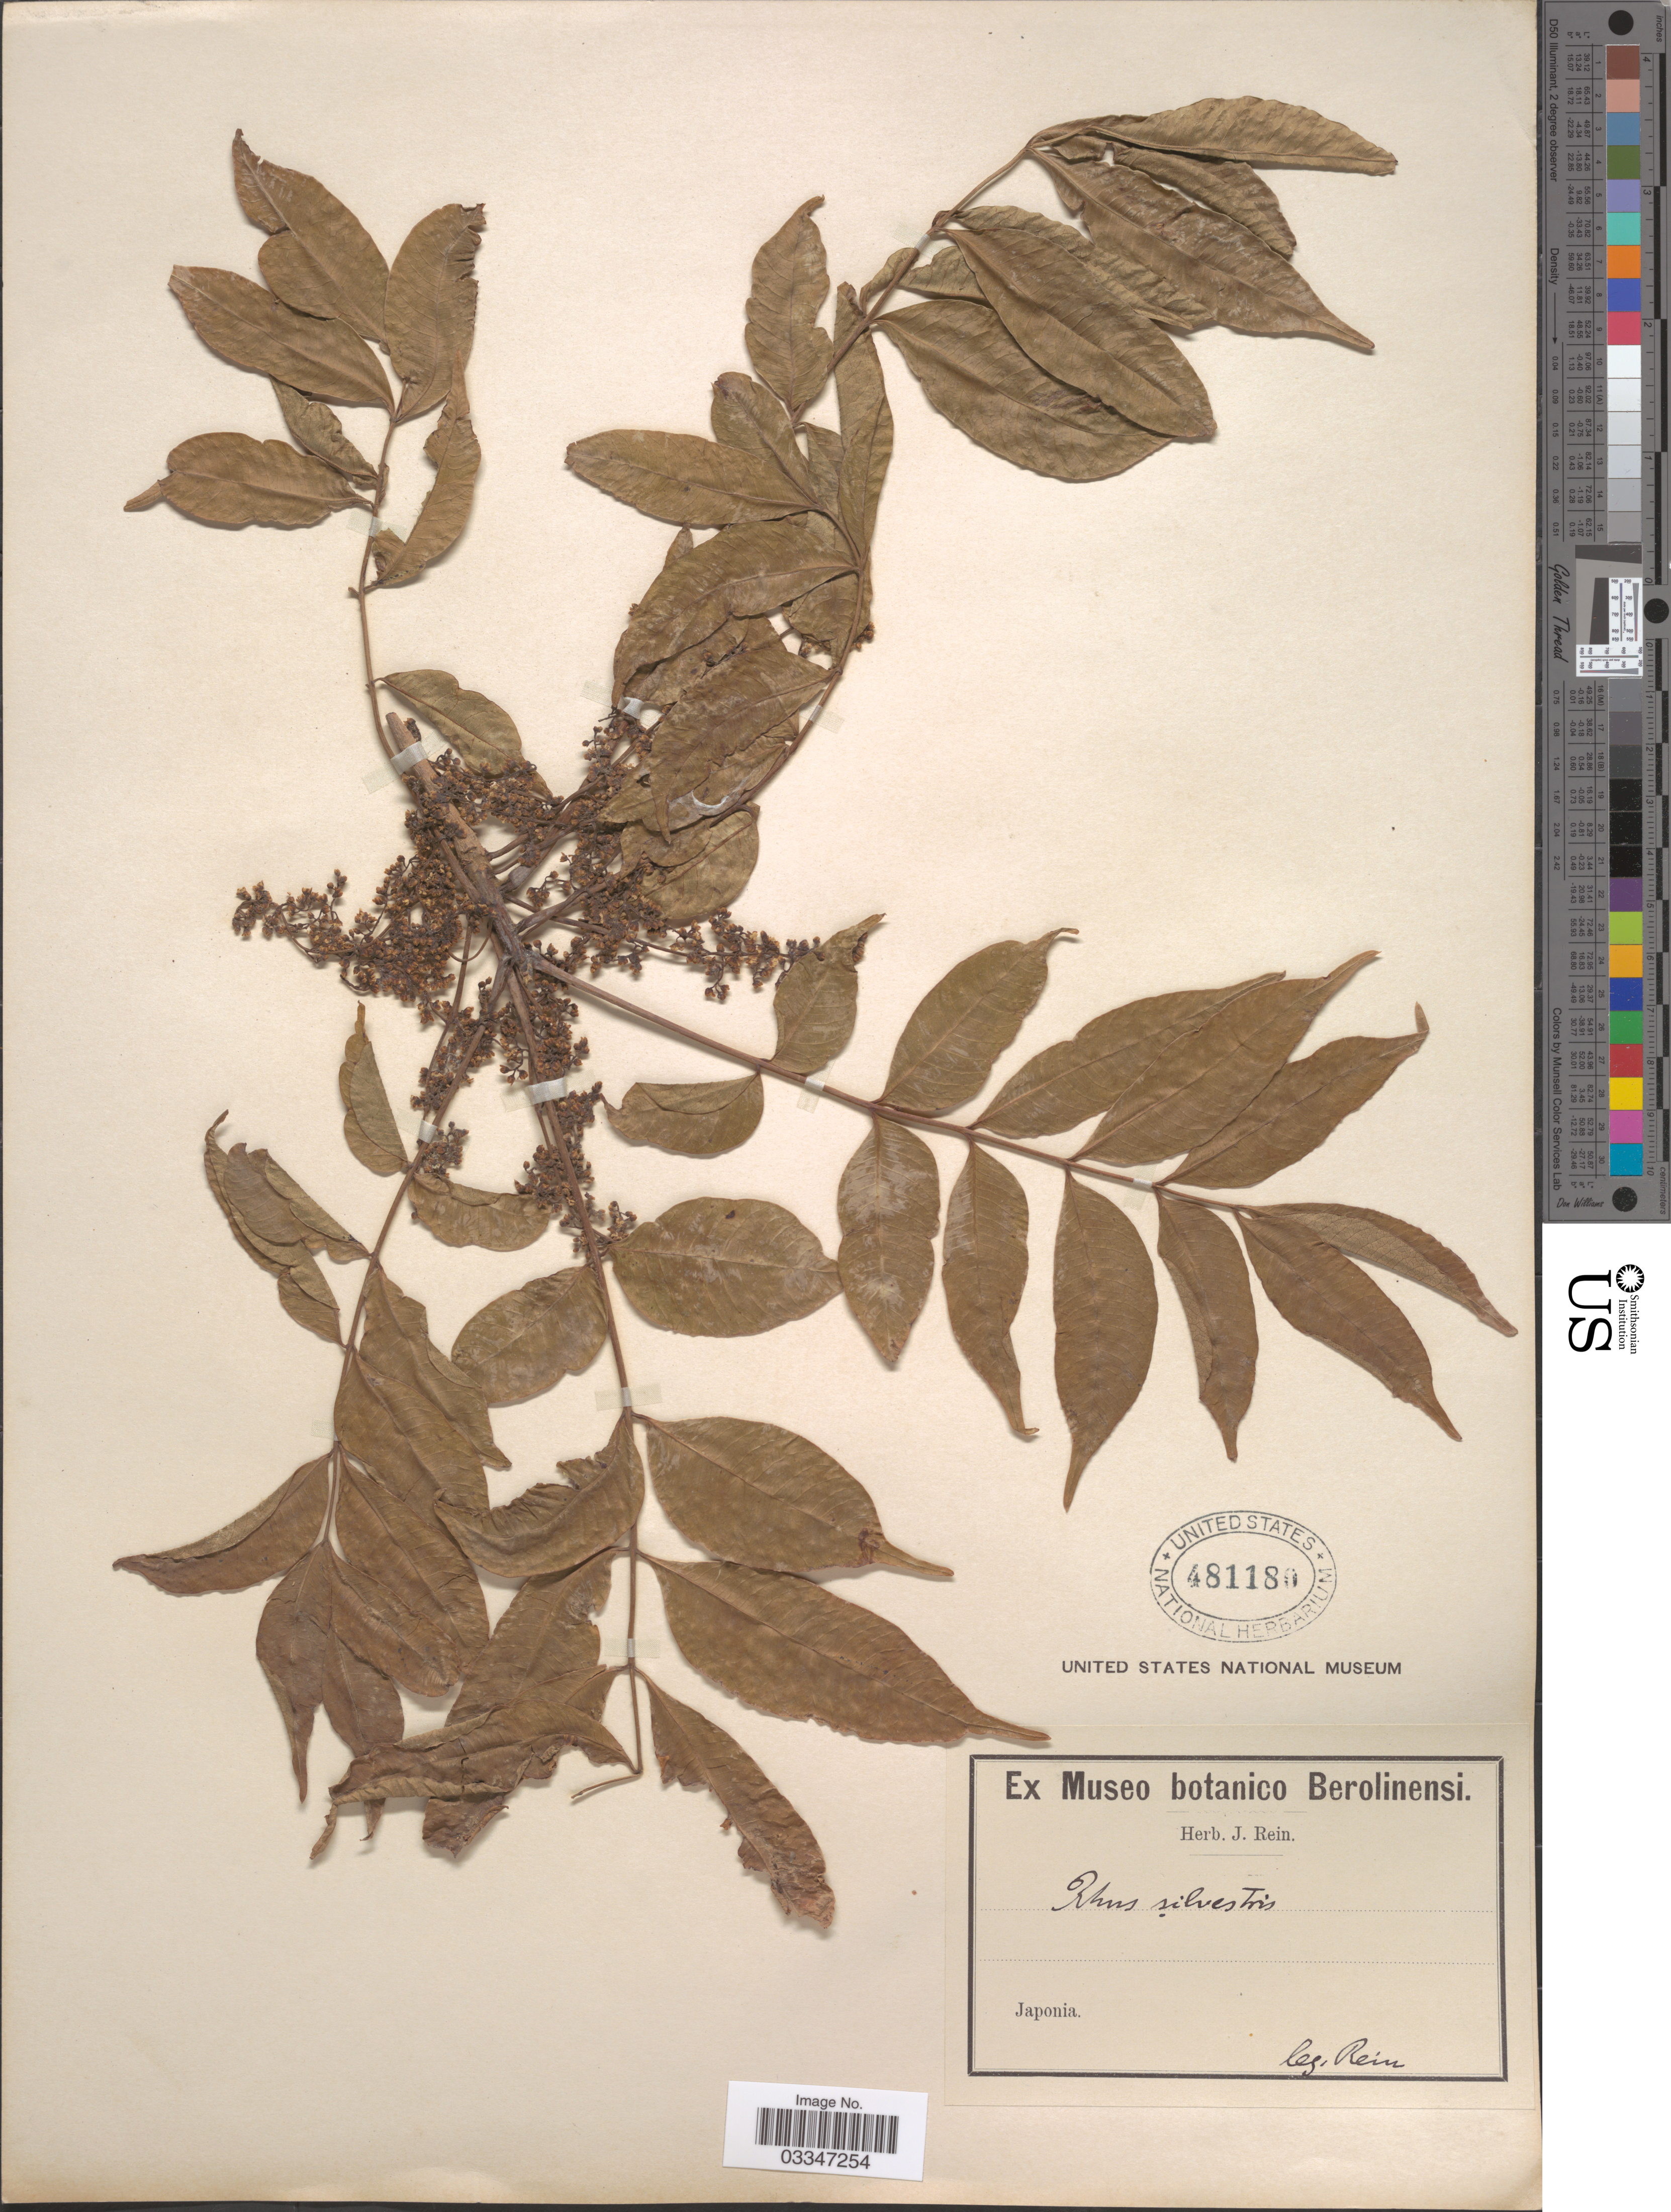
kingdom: Plantae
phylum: Tracheophyta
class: Magnoliopsida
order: Sapindales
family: Anacardiaceae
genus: Rhus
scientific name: Rhus sylvestris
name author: Siebold & Zucc.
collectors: J. Rein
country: Japan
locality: Japonia.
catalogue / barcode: US 481180